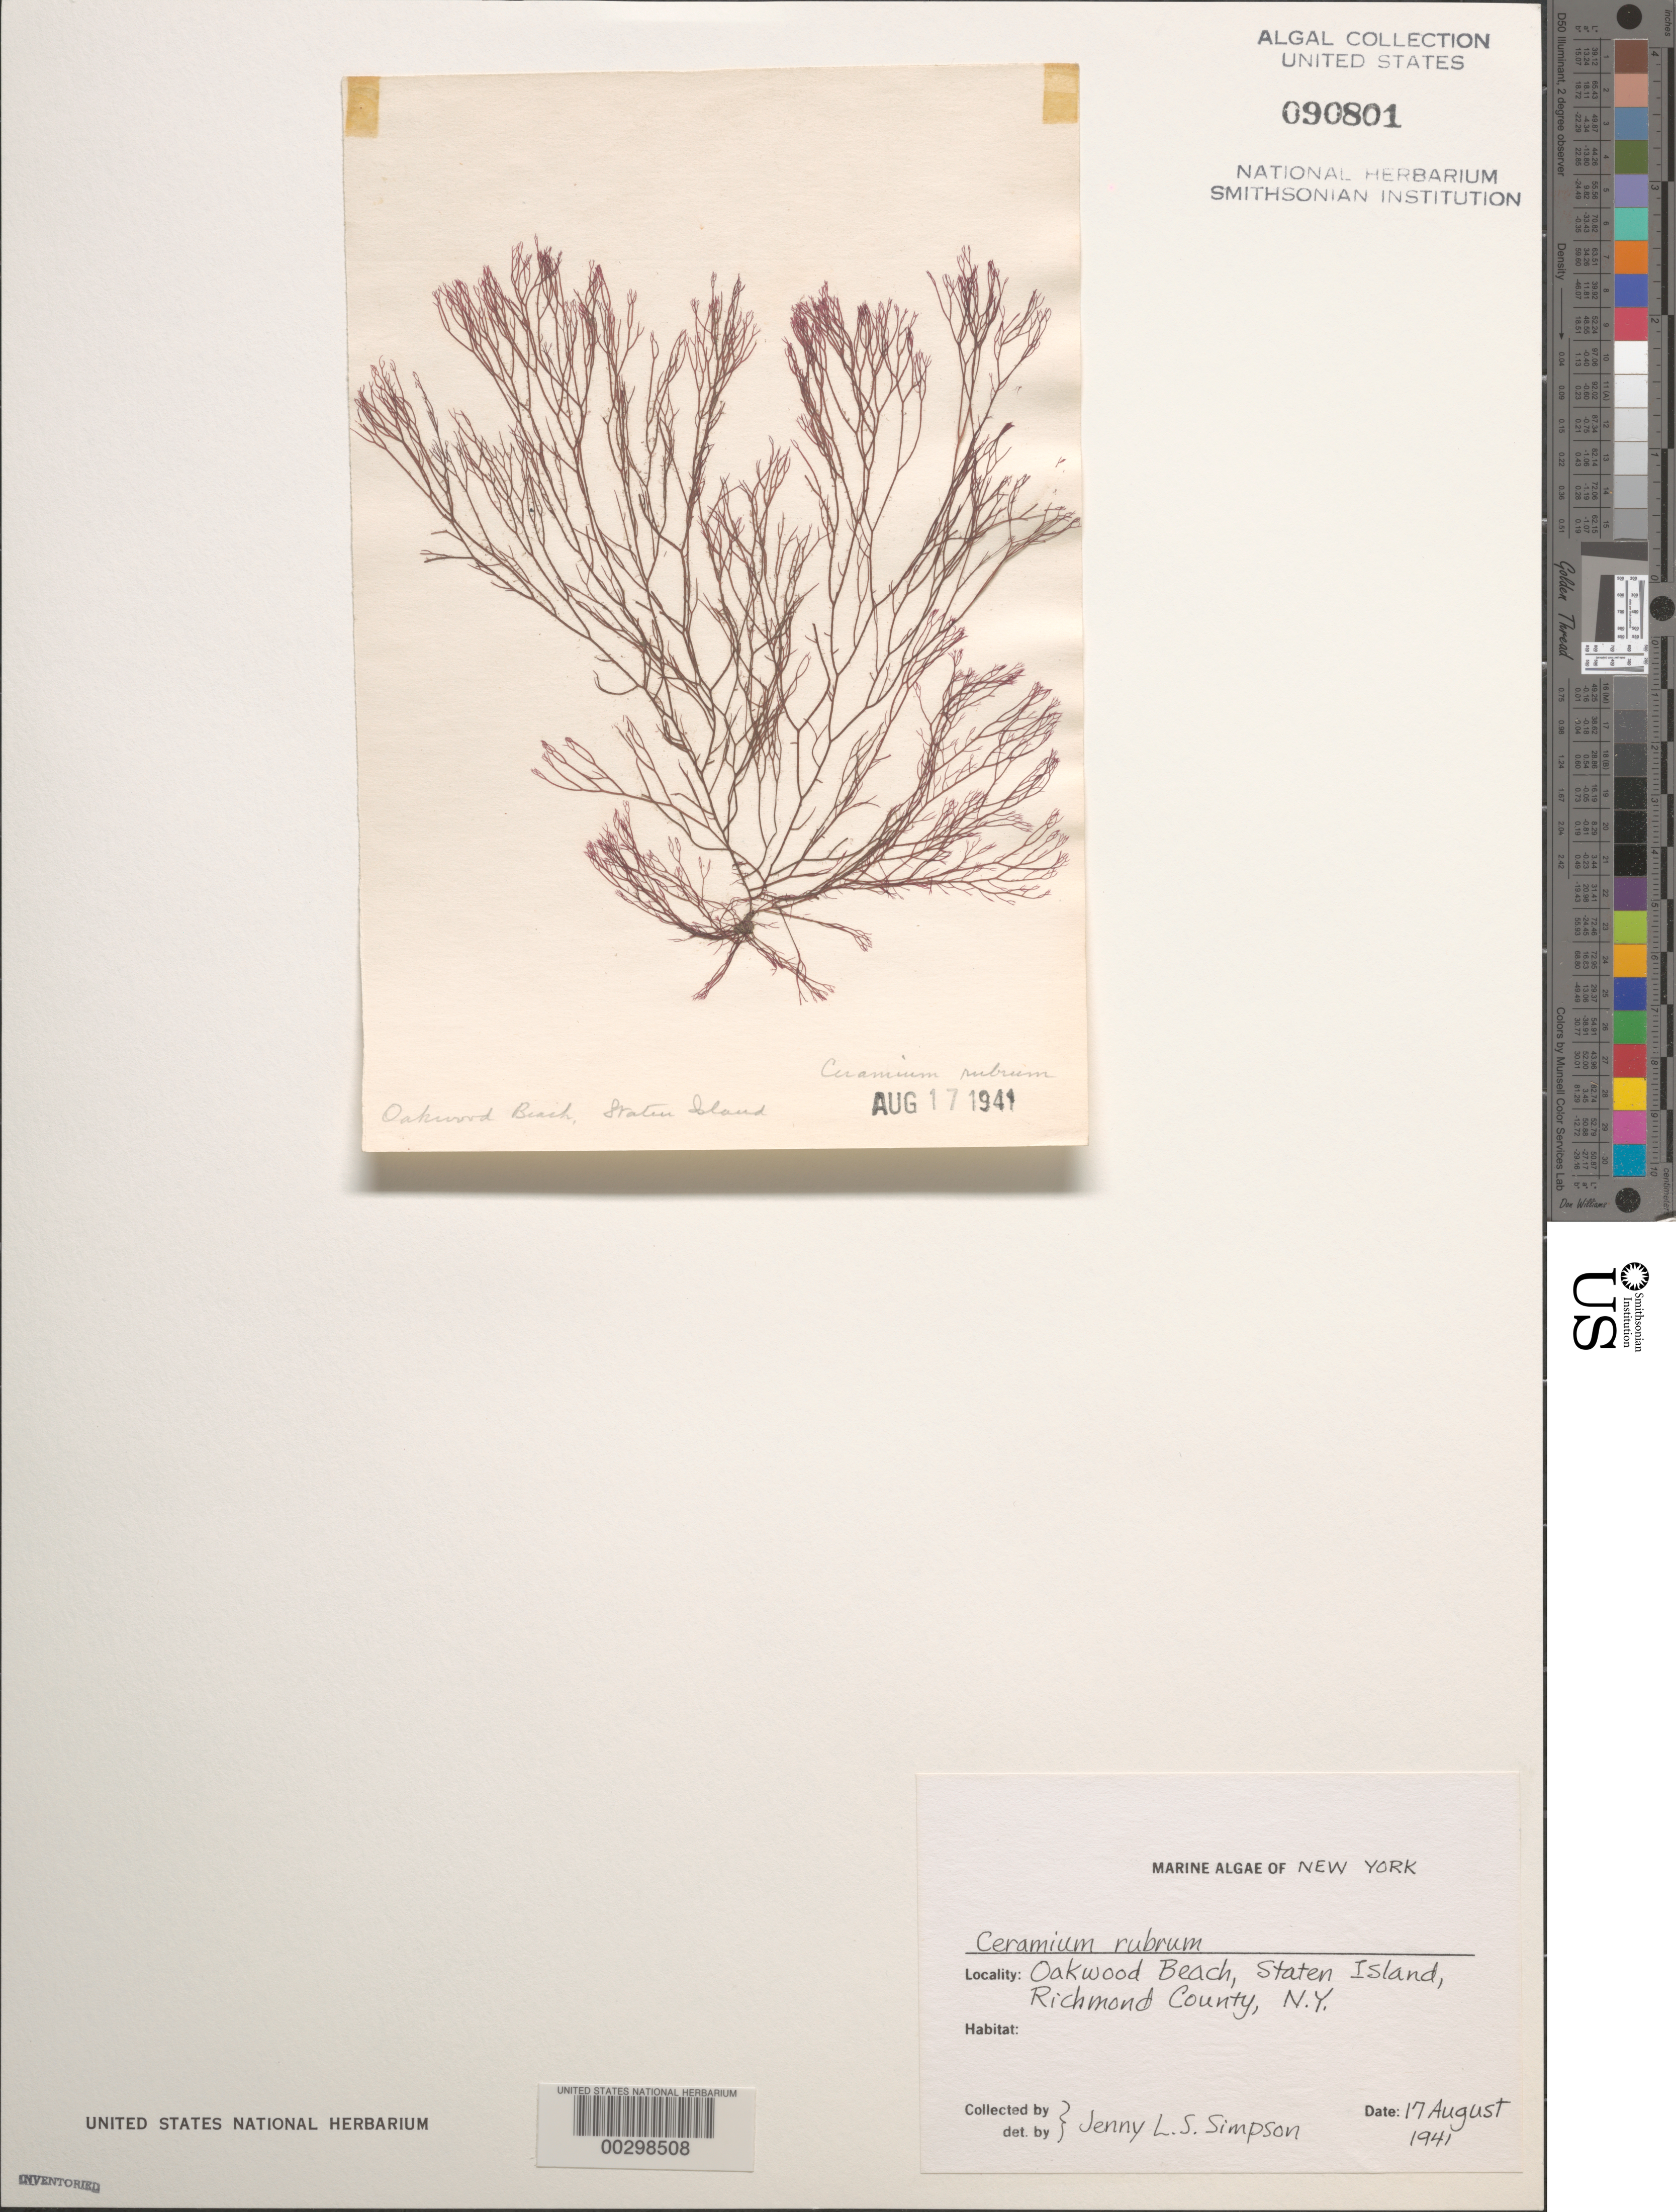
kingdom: Plantae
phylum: Rhodophyta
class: Florideophyceae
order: Ceramiales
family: Ceramiaceae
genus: Ceramium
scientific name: Ceramium rubrum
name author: C. Agardh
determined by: Simpson, J. L. S.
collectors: J. Simpson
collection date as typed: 17 Aug 1941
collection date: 1941-08-17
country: United States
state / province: New York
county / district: Richmond County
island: Staten Island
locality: Oakwood Beach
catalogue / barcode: US 90801